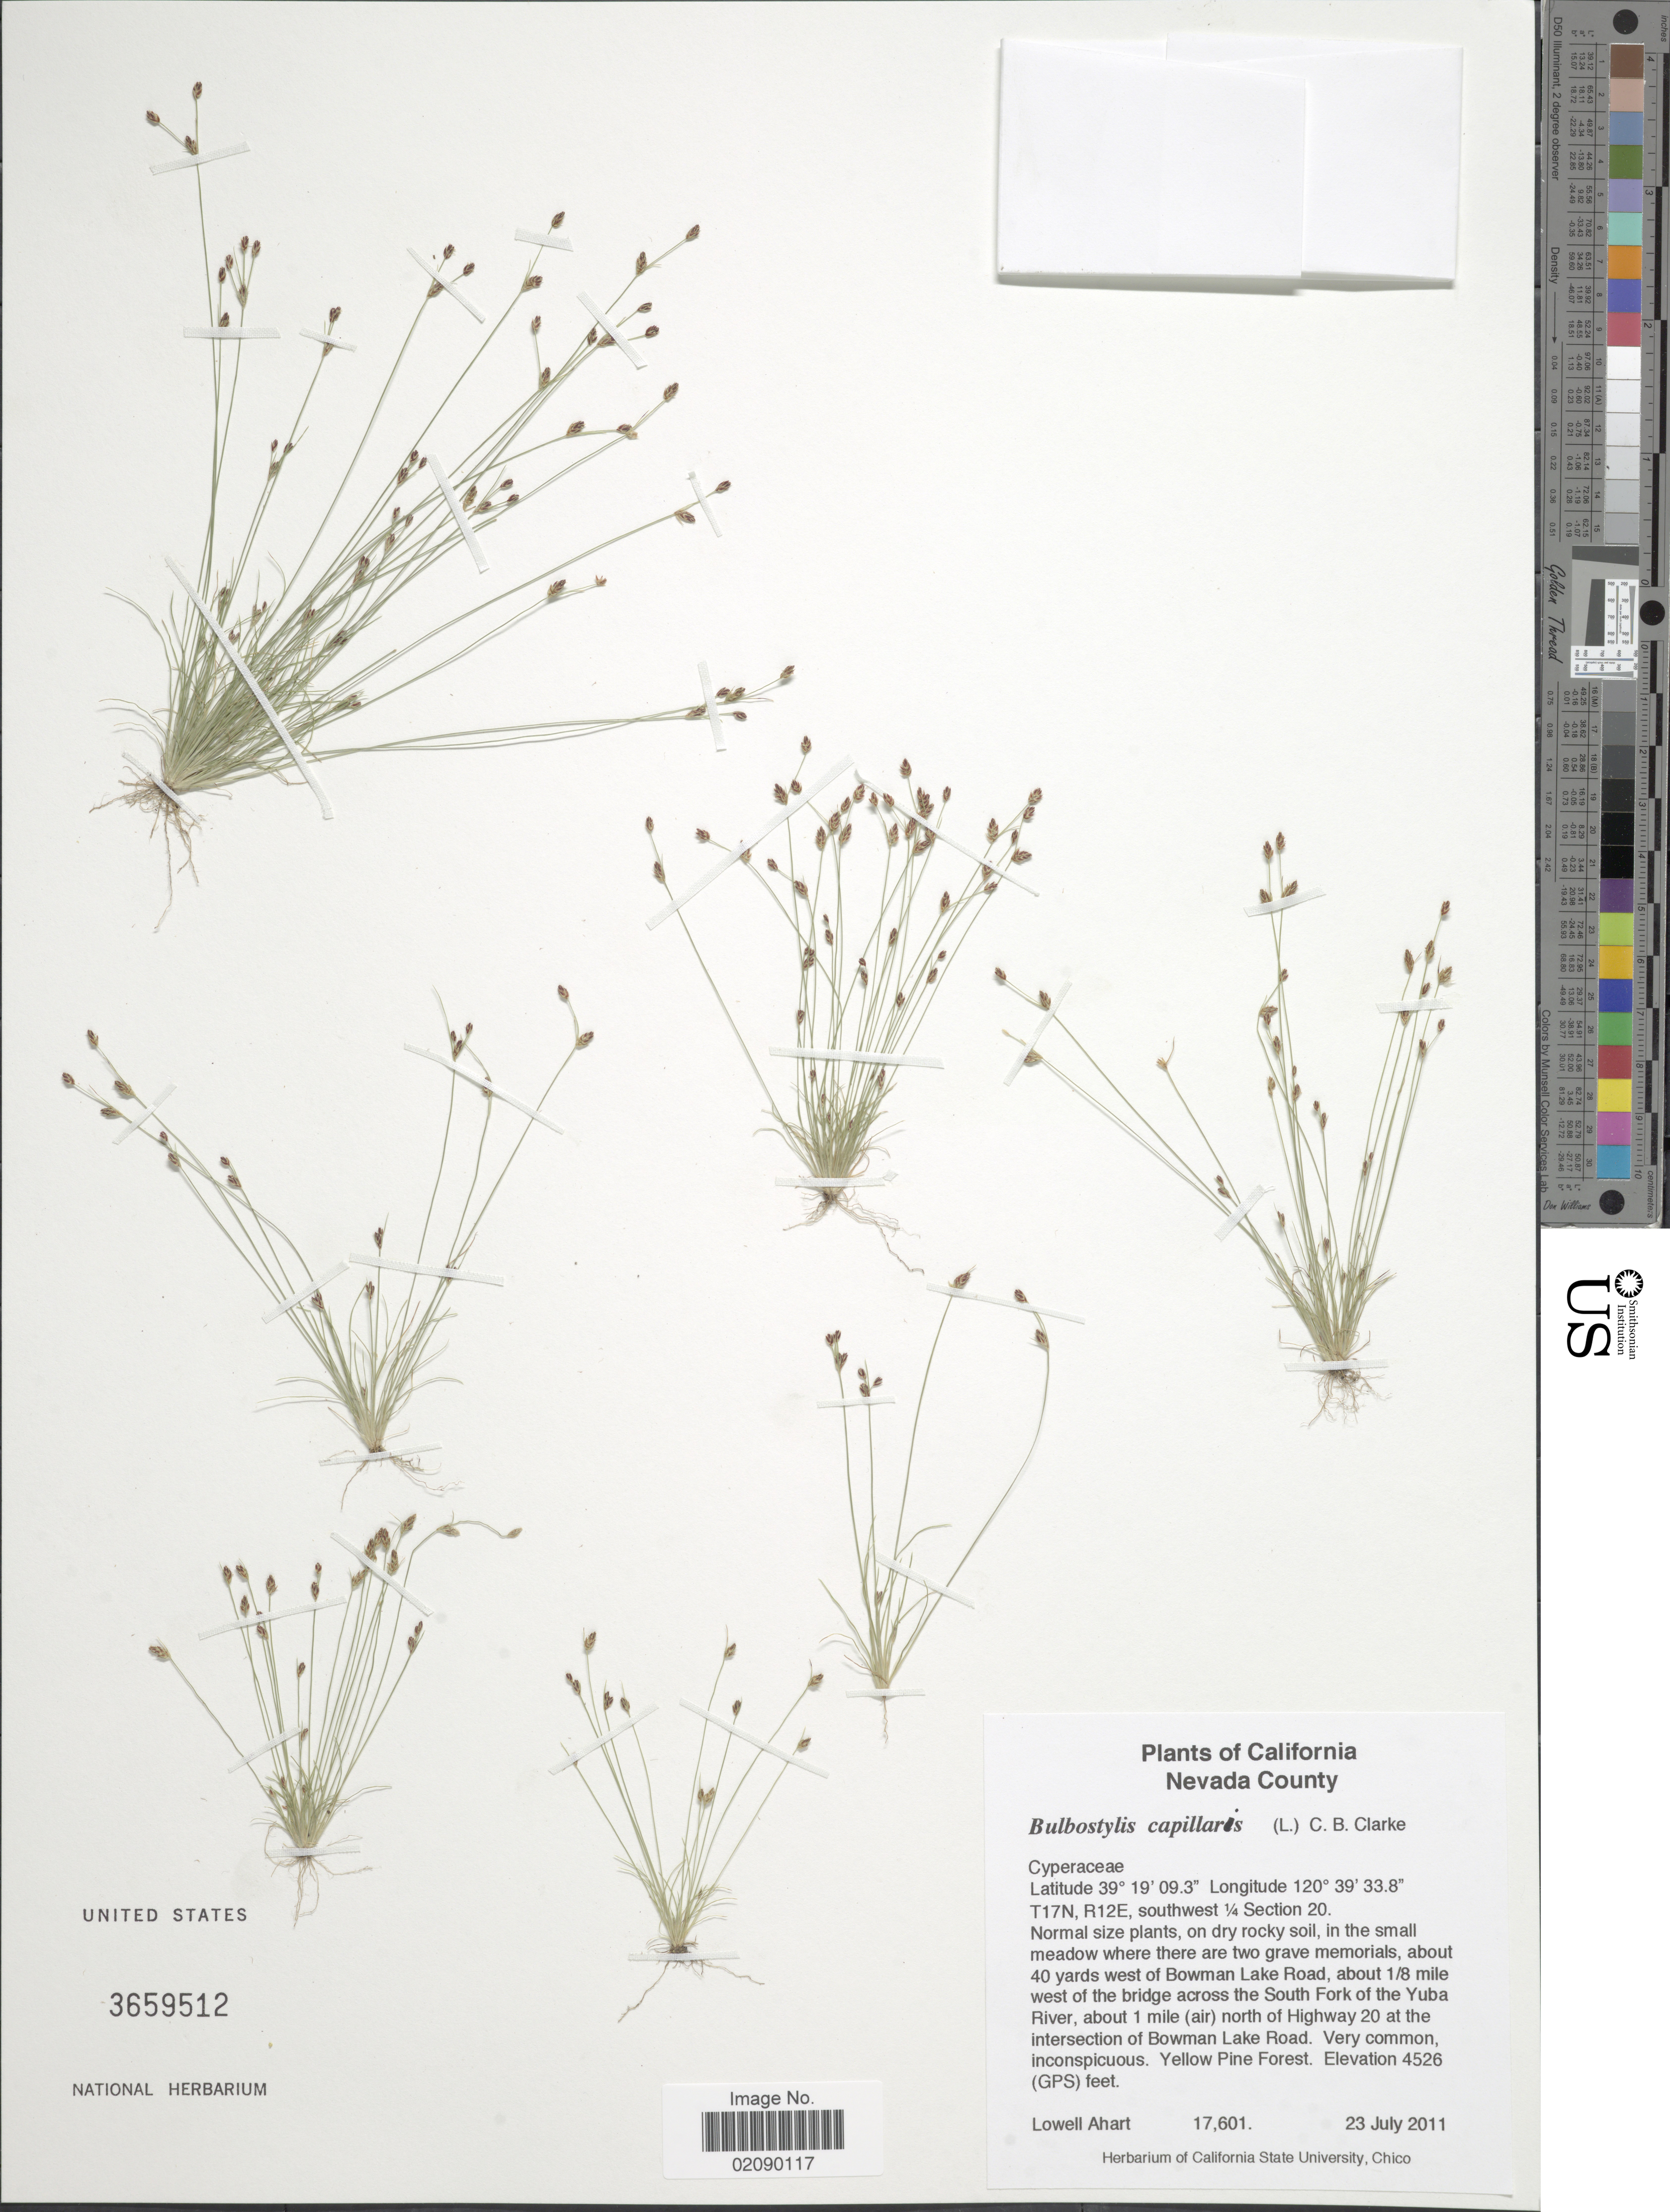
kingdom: Plantae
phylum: Tracheophyta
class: Liliopsida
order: Poales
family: Cyperaceae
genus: Bulbostylis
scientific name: Bulbostylis capillaris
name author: (L.) Kunth ex C.B. Clarke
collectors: L. Ahart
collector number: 17601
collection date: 2011-07-23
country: United States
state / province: California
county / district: Nevada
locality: Nevada County, T17N, R12E, southwest ¼ Section 20, about 40 yards west of Bowman Lake Road, about 1/8 mile west of the bridge across the South Fork of the Yuba River, about 1 mile (air) north of Highway 20 at the intersection of Bowman Lake Road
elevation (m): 1380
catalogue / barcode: US 3659512